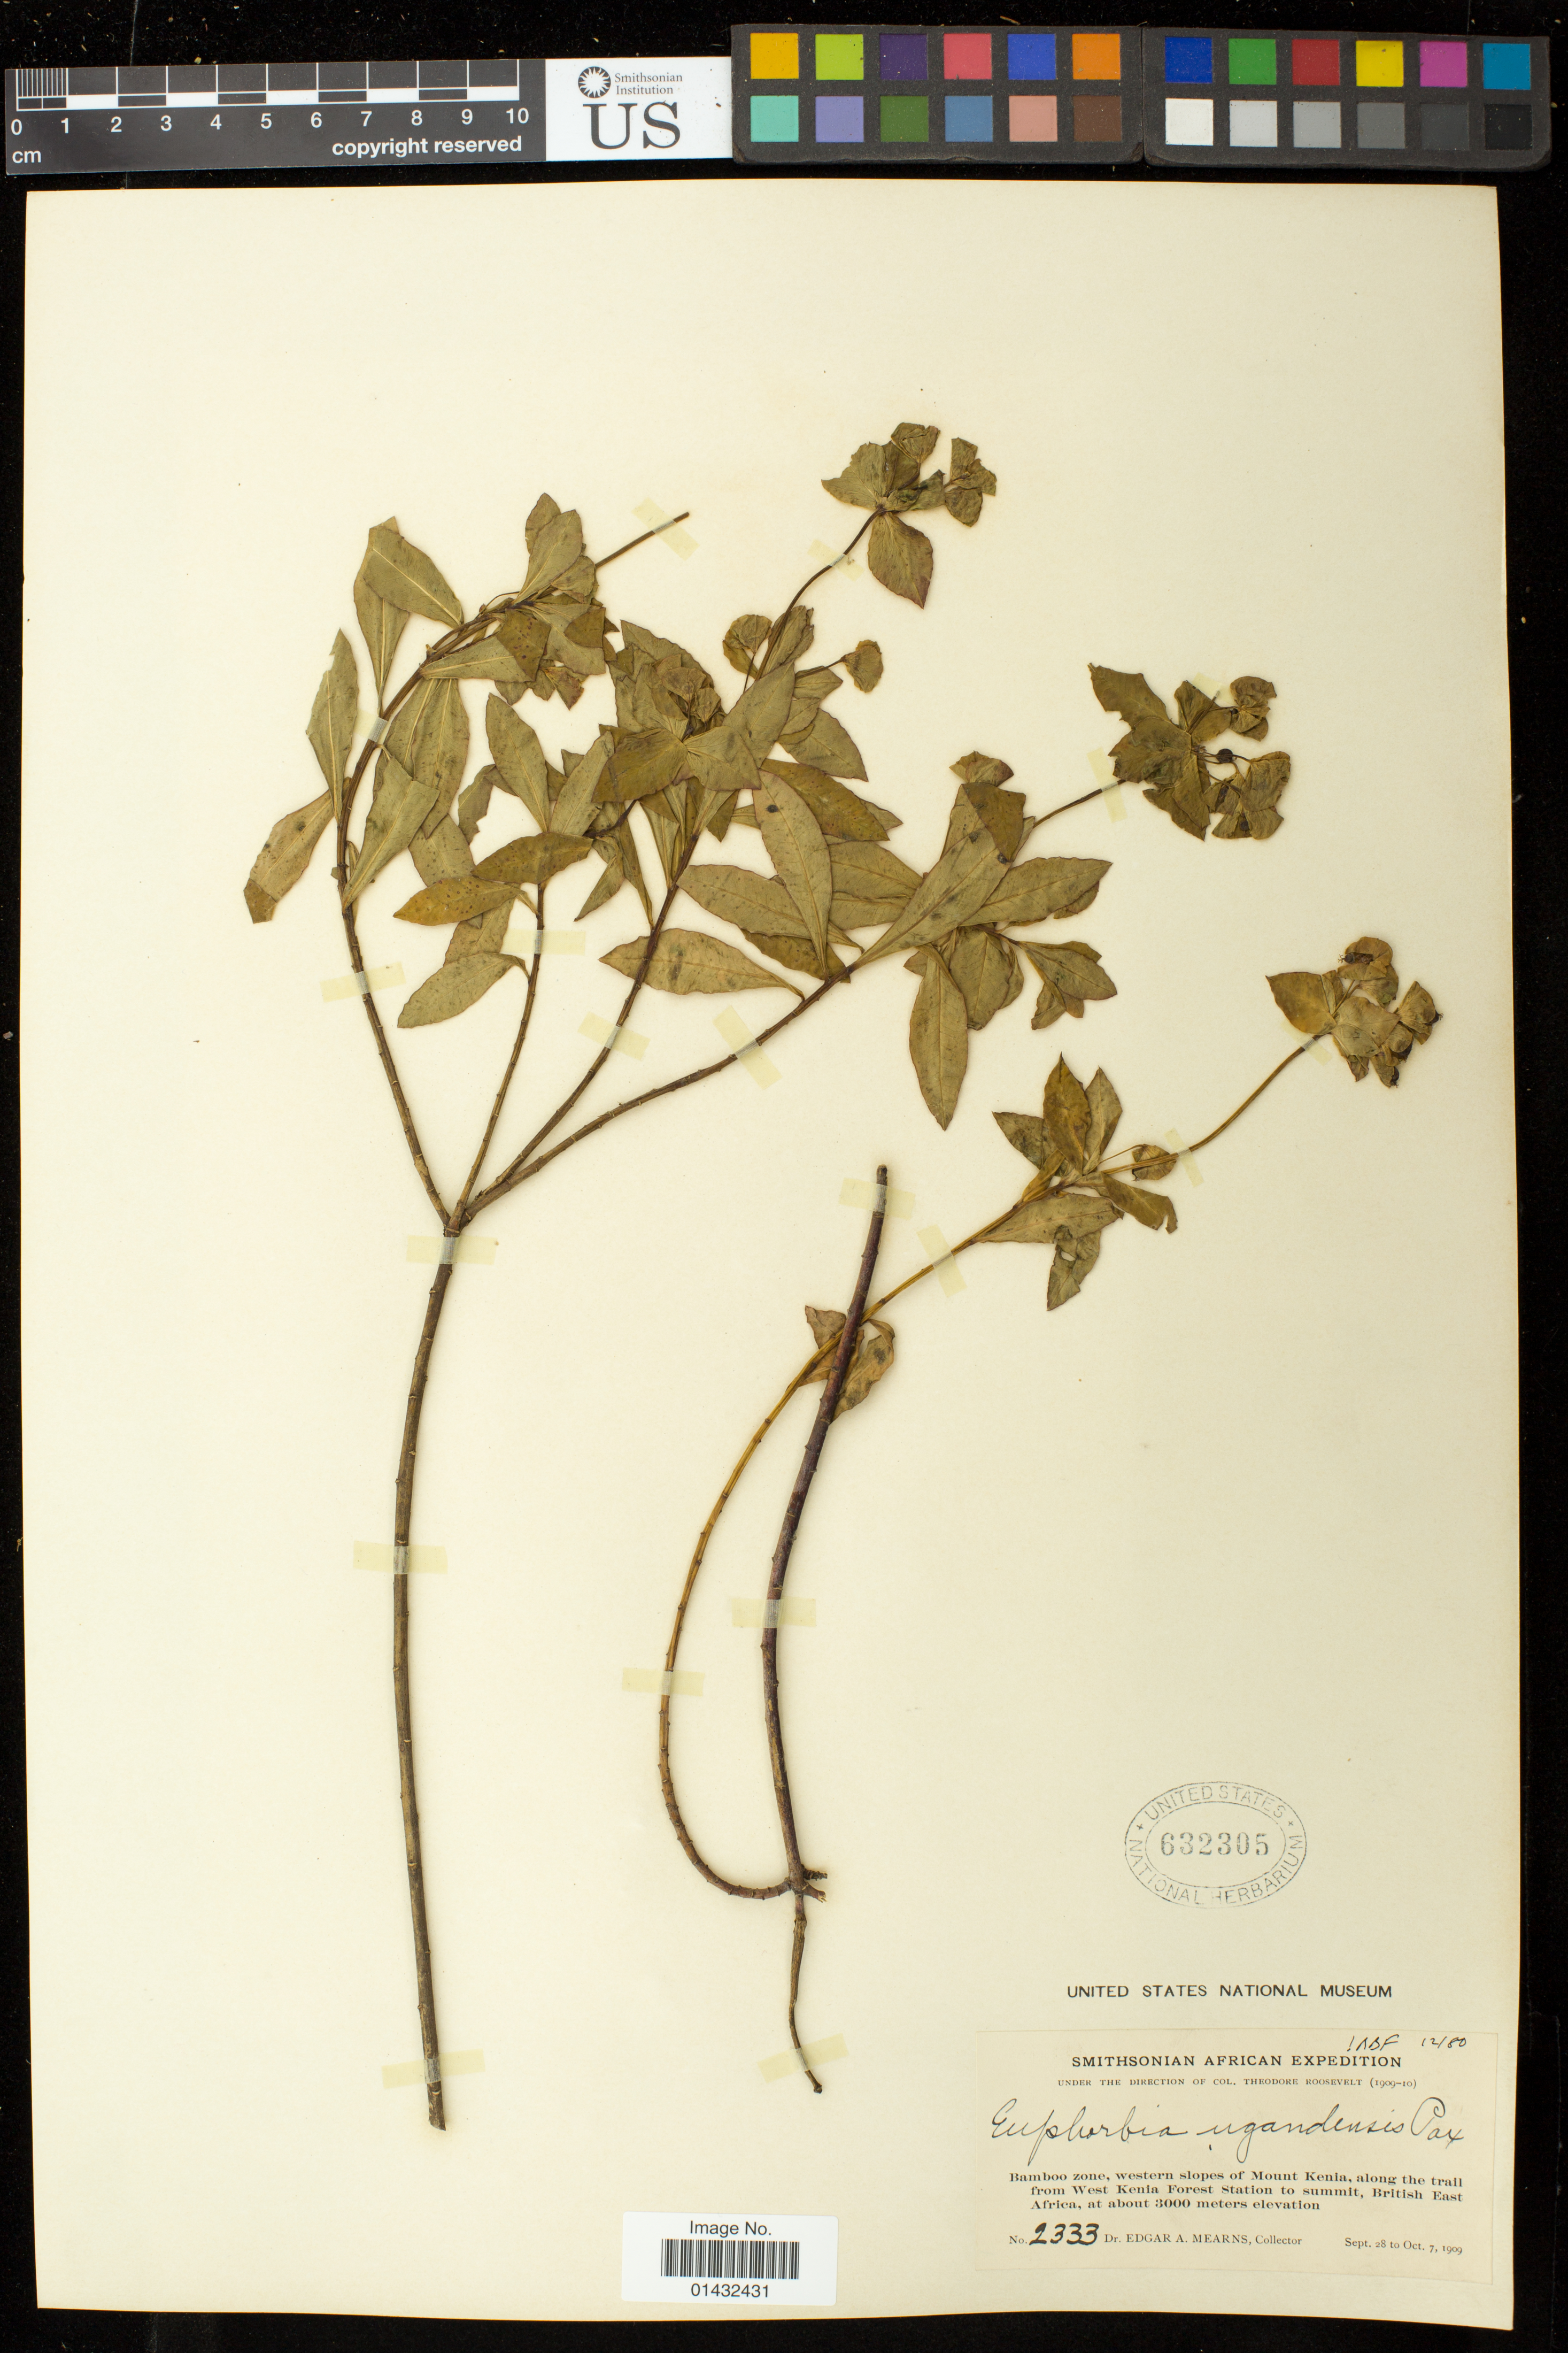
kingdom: Plantae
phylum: Tracheophyta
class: Magnoliopsida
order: Malpighiales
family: Euphorbiaceae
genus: Euphorbia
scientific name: Euphorbia ugandensis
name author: Pax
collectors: E. A. Mearns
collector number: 2333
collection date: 1909-09-28/1909-10-07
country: Kenya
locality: Bamboo zone, west slopes of Mount Kenia, along the trail from West Kenia Forest Station to summit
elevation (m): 3000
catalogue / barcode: US 632305